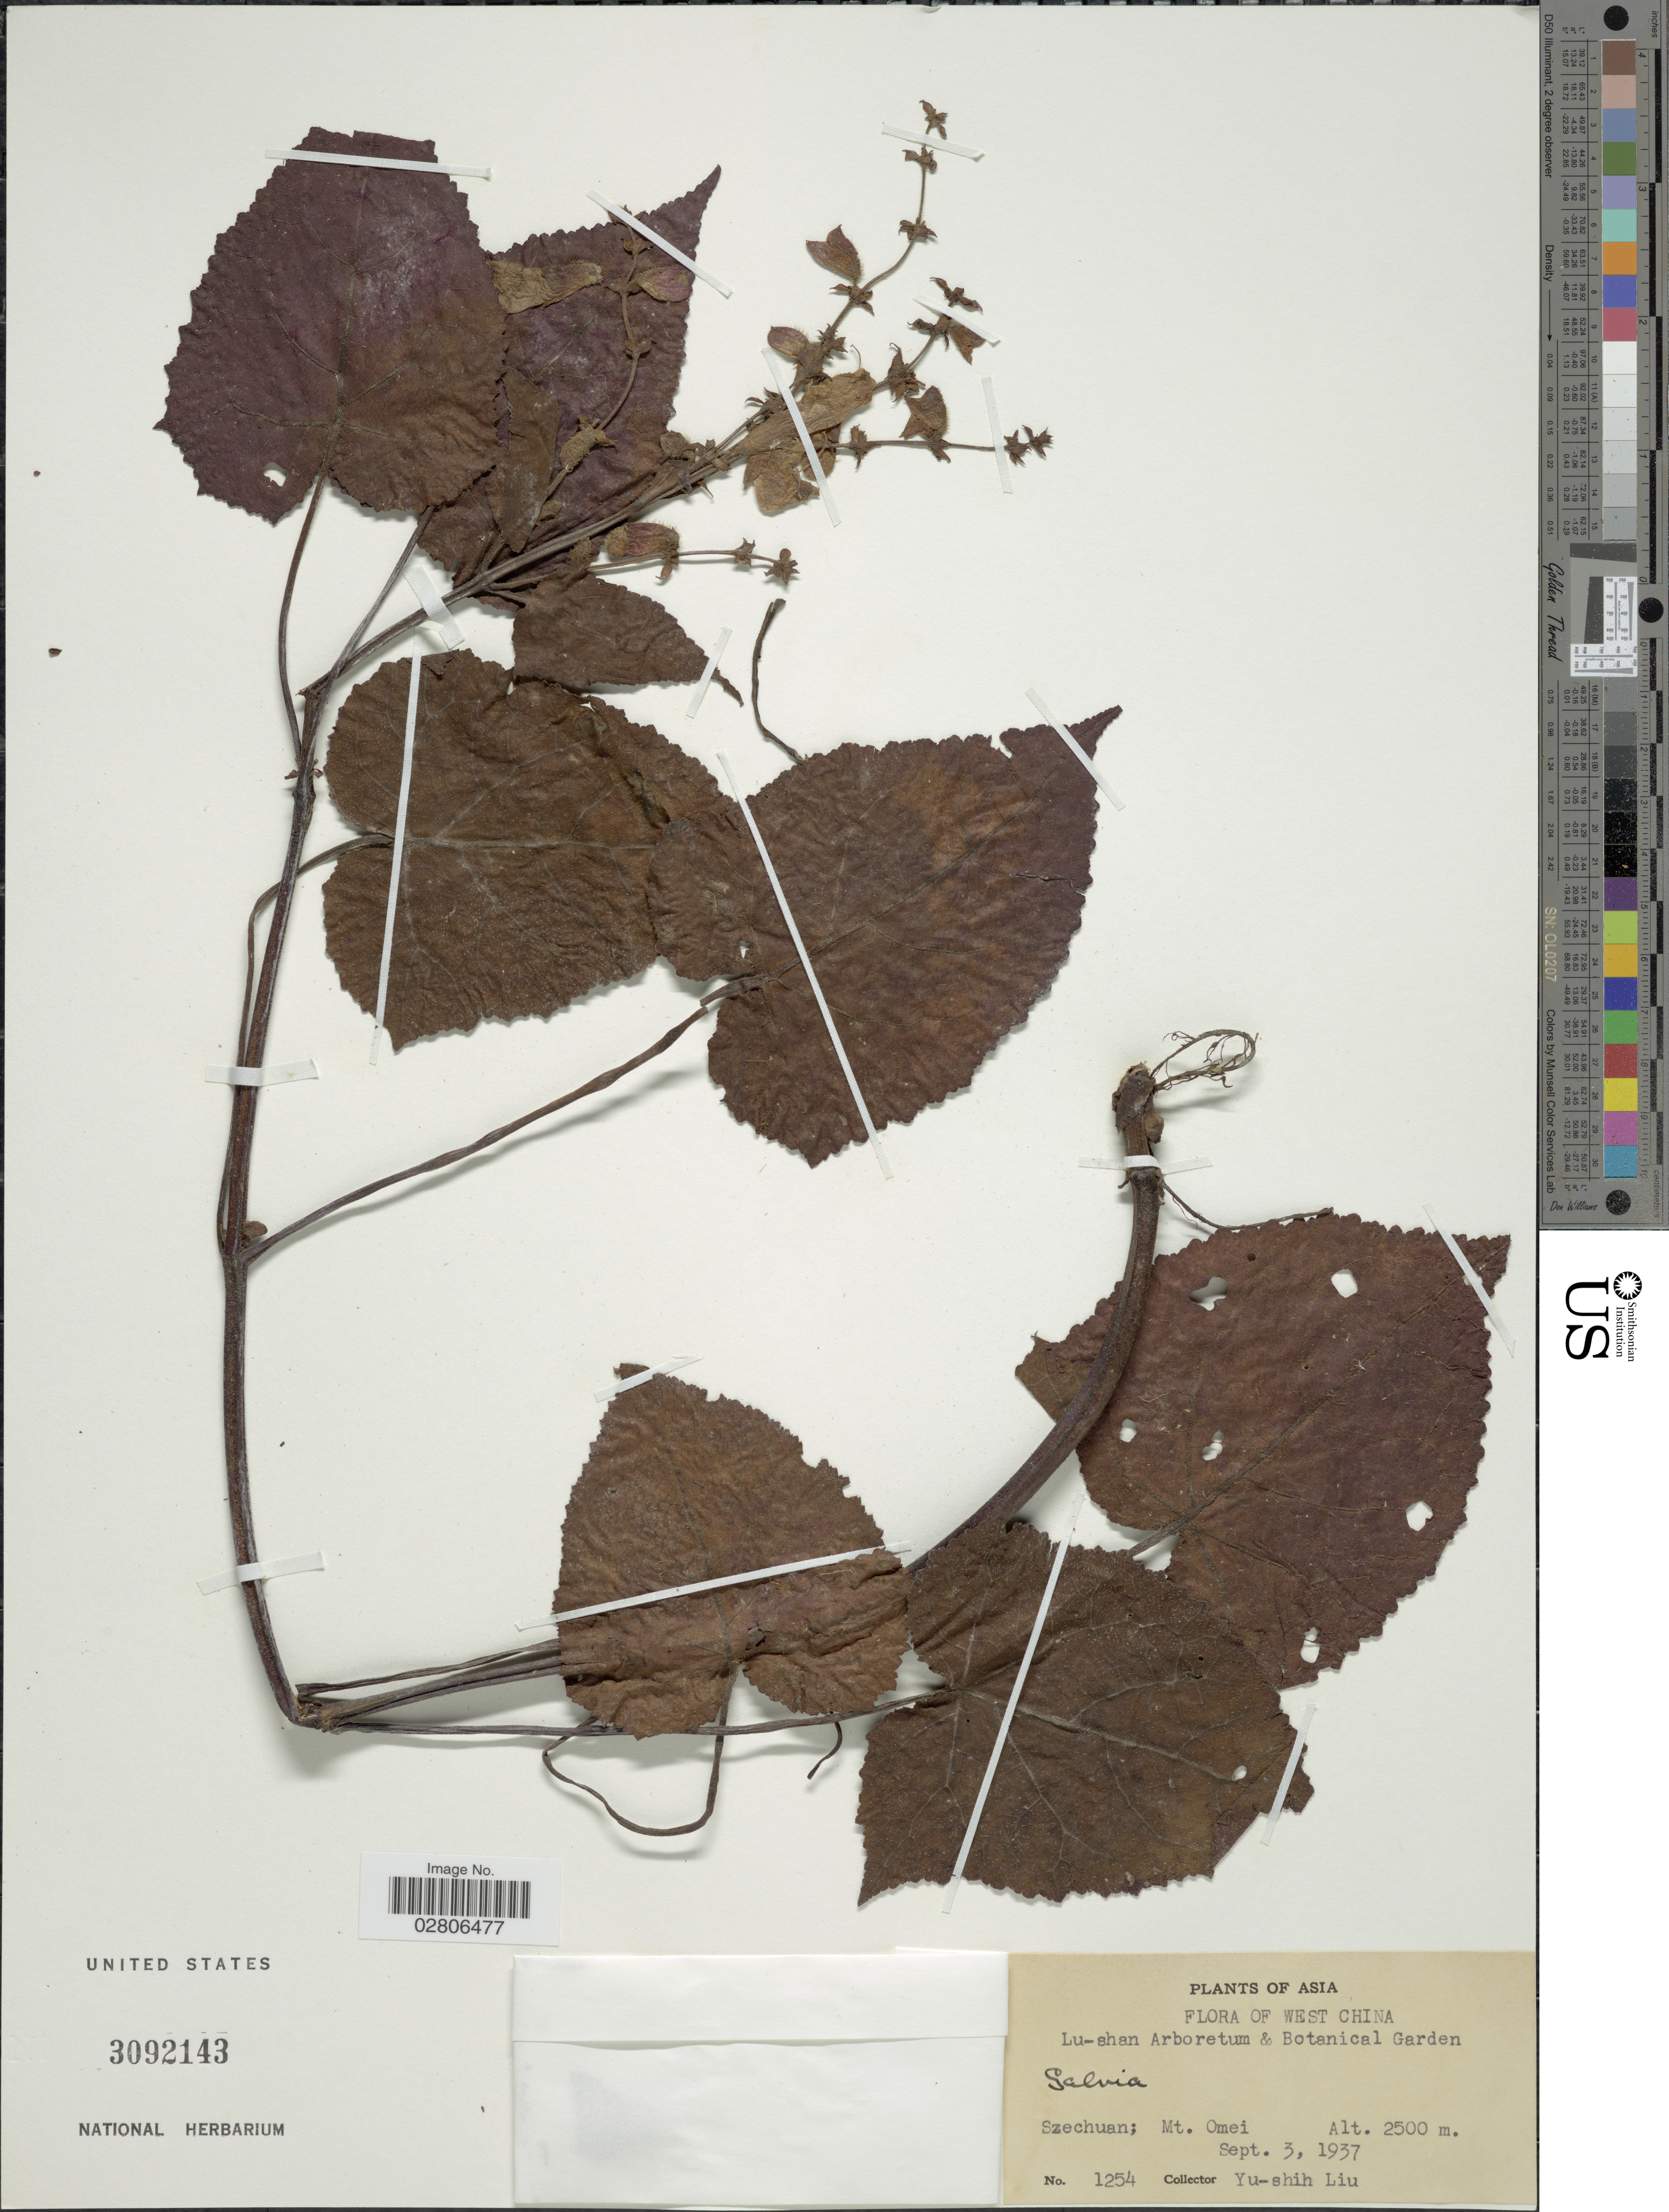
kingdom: Plantae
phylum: Tracheophyta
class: Magnoliopsida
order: Lamiales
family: Lamiaceae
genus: Salvia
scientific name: Salvia sp.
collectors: Y.-S. Liu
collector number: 1254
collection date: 1937-09-03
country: China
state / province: Sichuan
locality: Asia. West China. Szechuan; Mt. Omei.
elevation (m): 2500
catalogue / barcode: US 3092143